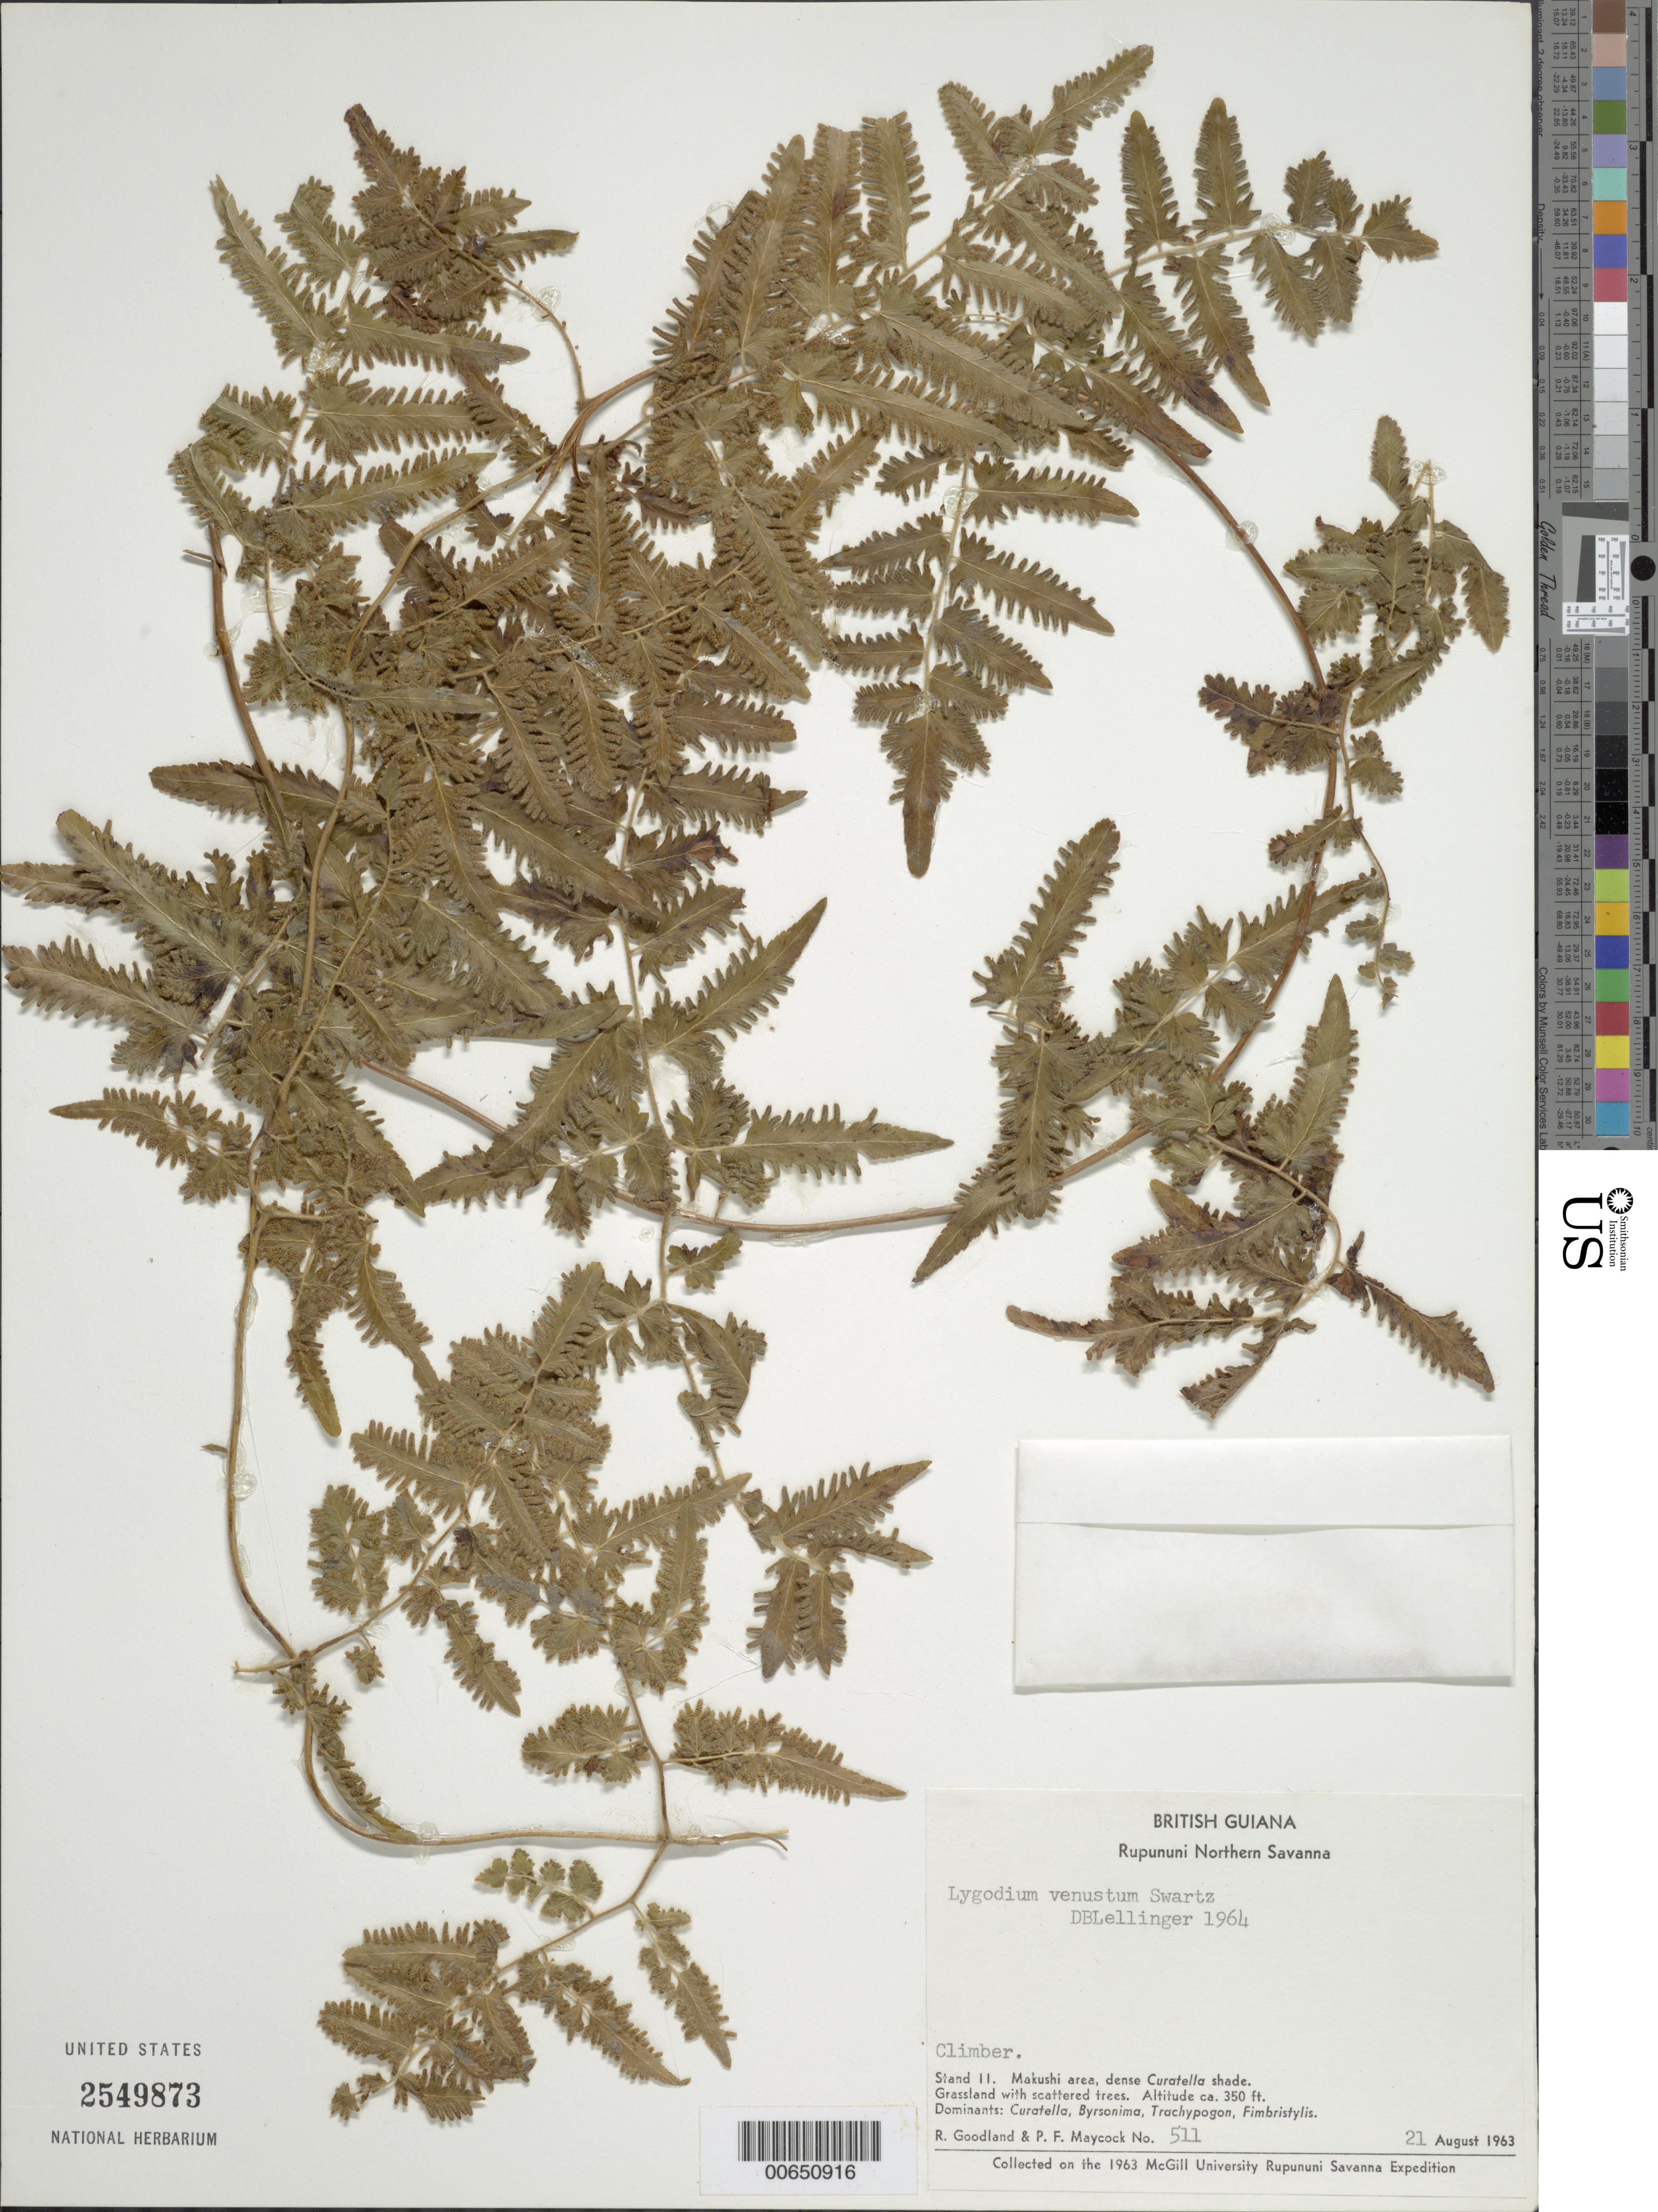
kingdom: Plantae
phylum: Tracheophyta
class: Polypodiopsida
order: Schizaeales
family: Lygodiaceae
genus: Lygodium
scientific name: Lygodium venustum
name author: Sw.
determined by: Lellinger, David B., (BOT), Smithsonian Institution - National Museum of Natural History (UNITED STATES)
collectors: R. Goodland & P. Maycock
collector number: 511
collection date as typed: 21-Aug-63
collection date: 1963-08-21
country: Guyana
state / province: U. Takutu-U. Essequibo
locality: Rupununi Northern Savanna, Makushi area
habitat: Grassland with scattered trees. Dominants: Curatella, Byrsonima, Trachypogon, Fimbristylis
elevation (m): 107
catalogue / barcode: US 2549873